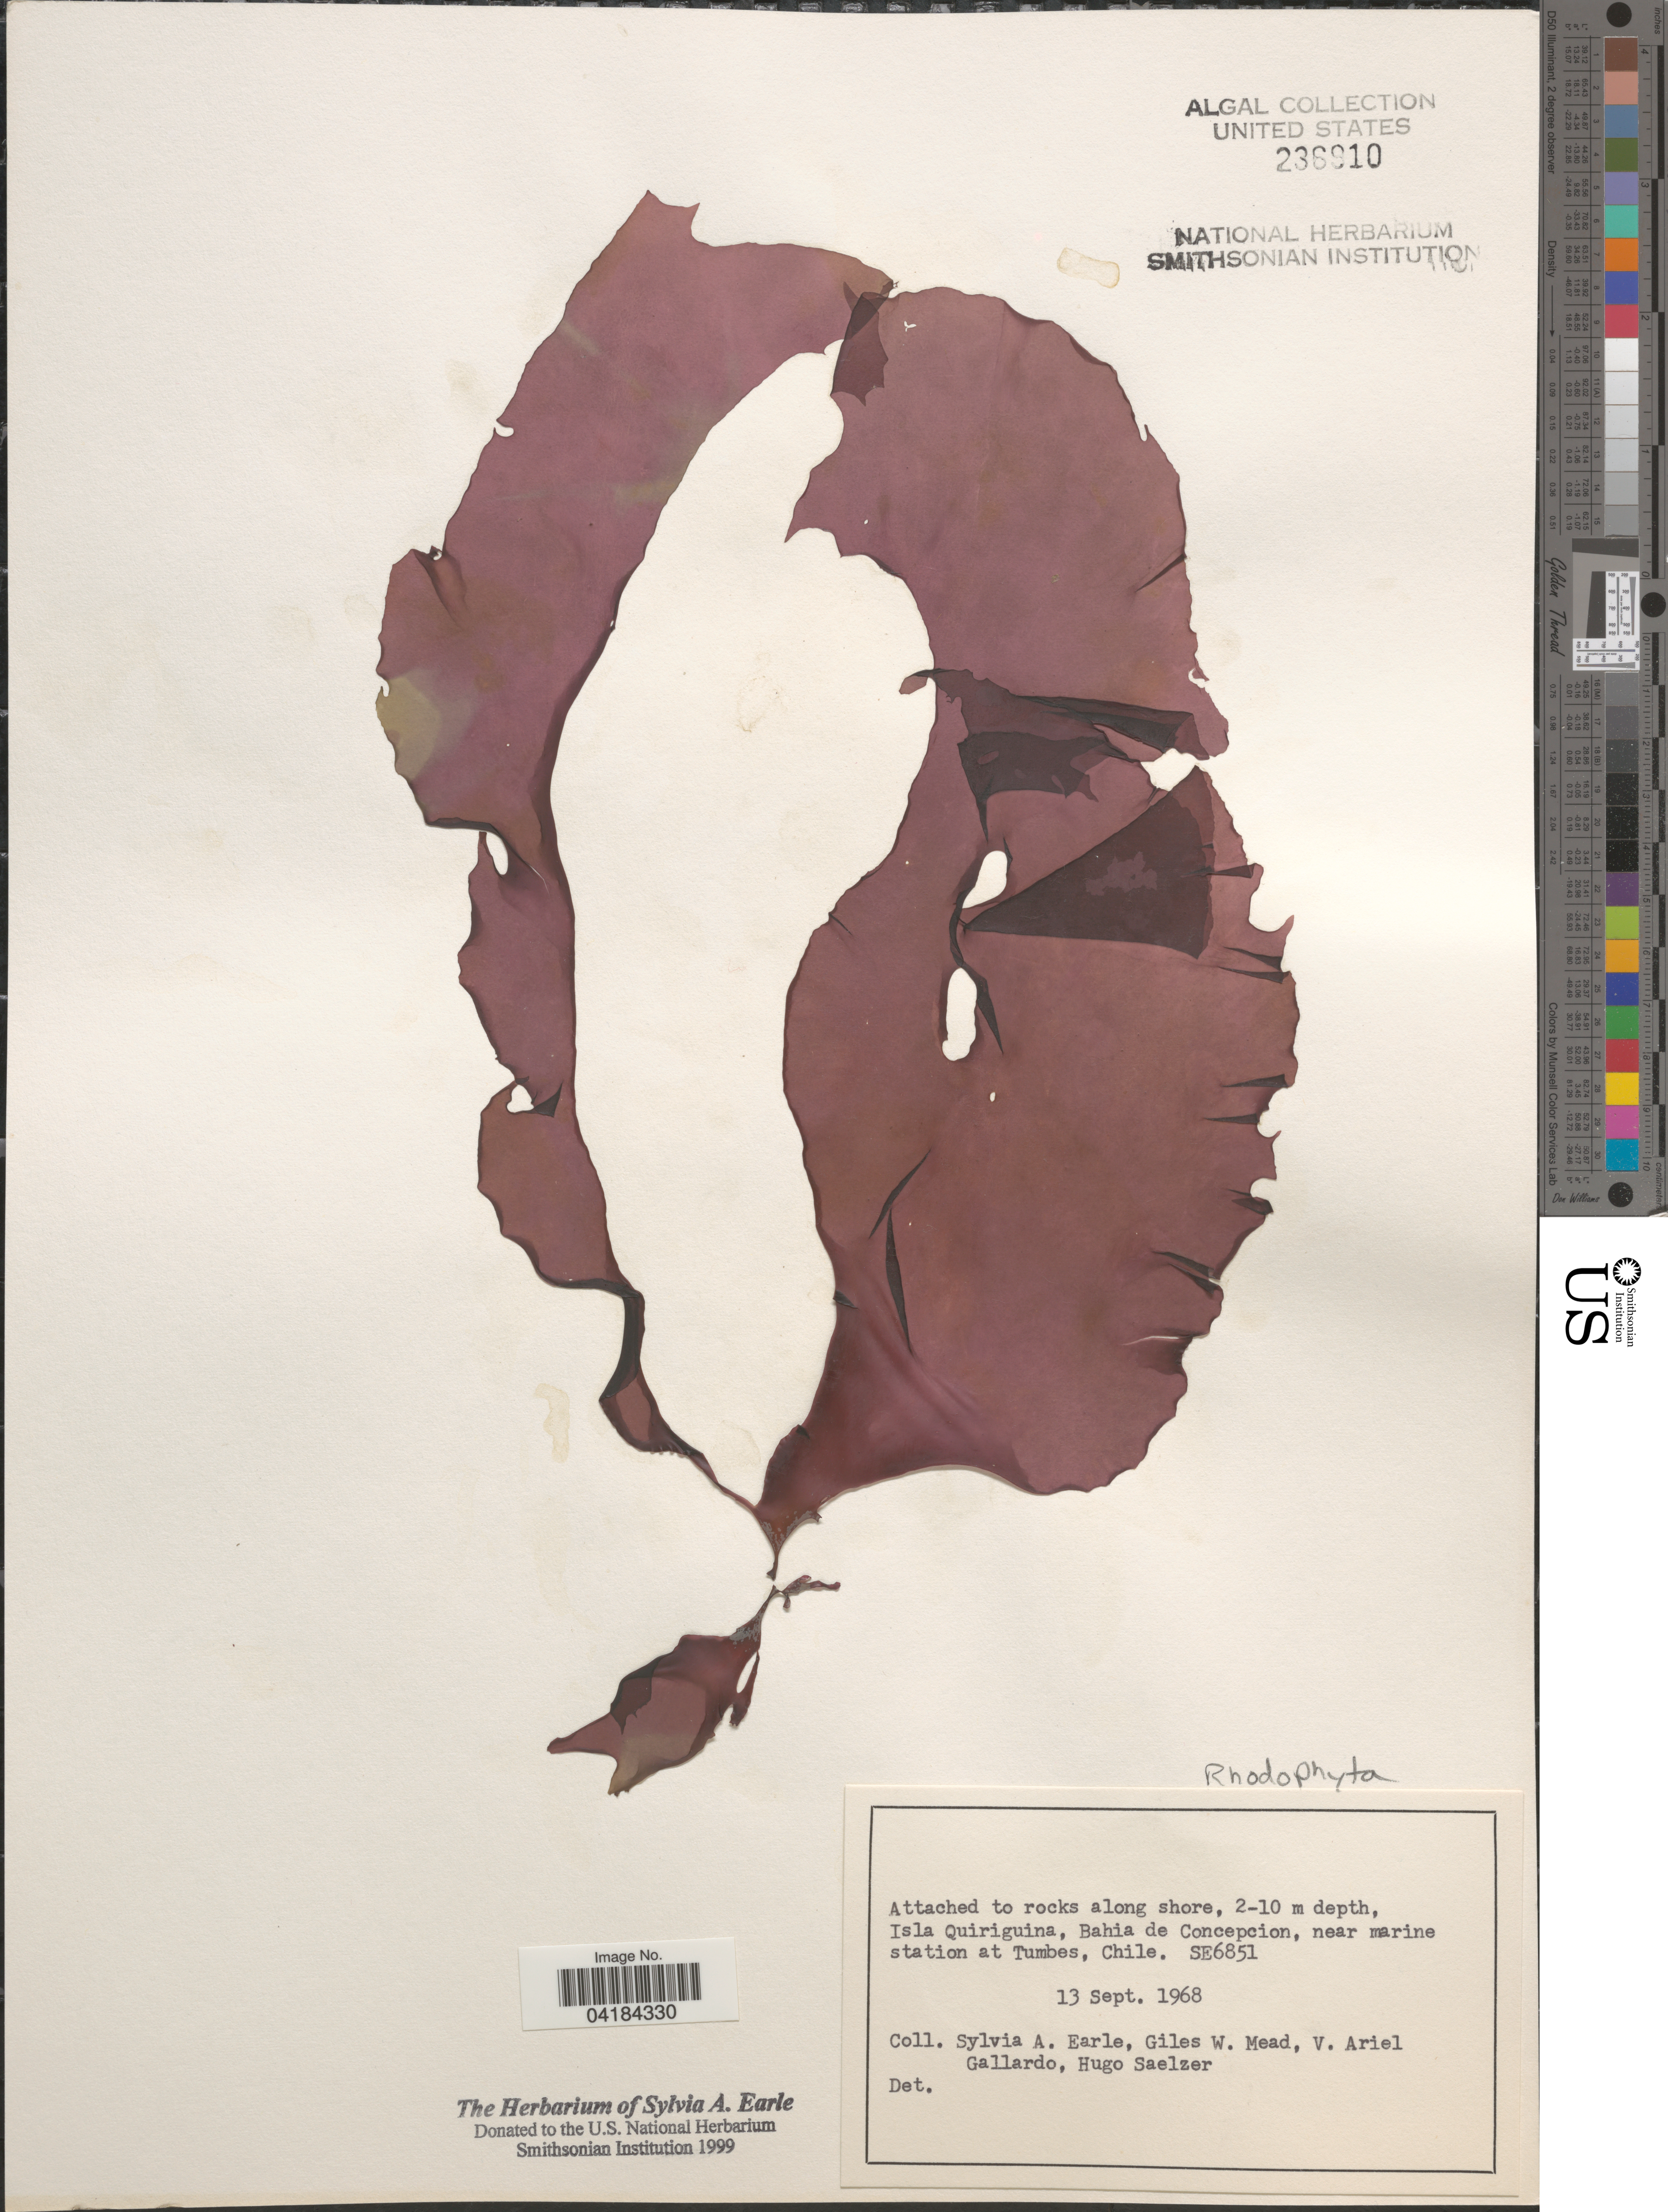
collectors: S. A. Earle, G. W. Mead, V. Gallardo & H. Saelzer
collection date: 1968-09-13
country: Chile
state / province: Bio-Bío (VIII)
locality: Isla Quiriguina [ = Quiriquina], Bahia de Concepcion, near marine station at Tumbes. SE6851.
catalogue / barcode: US 236910